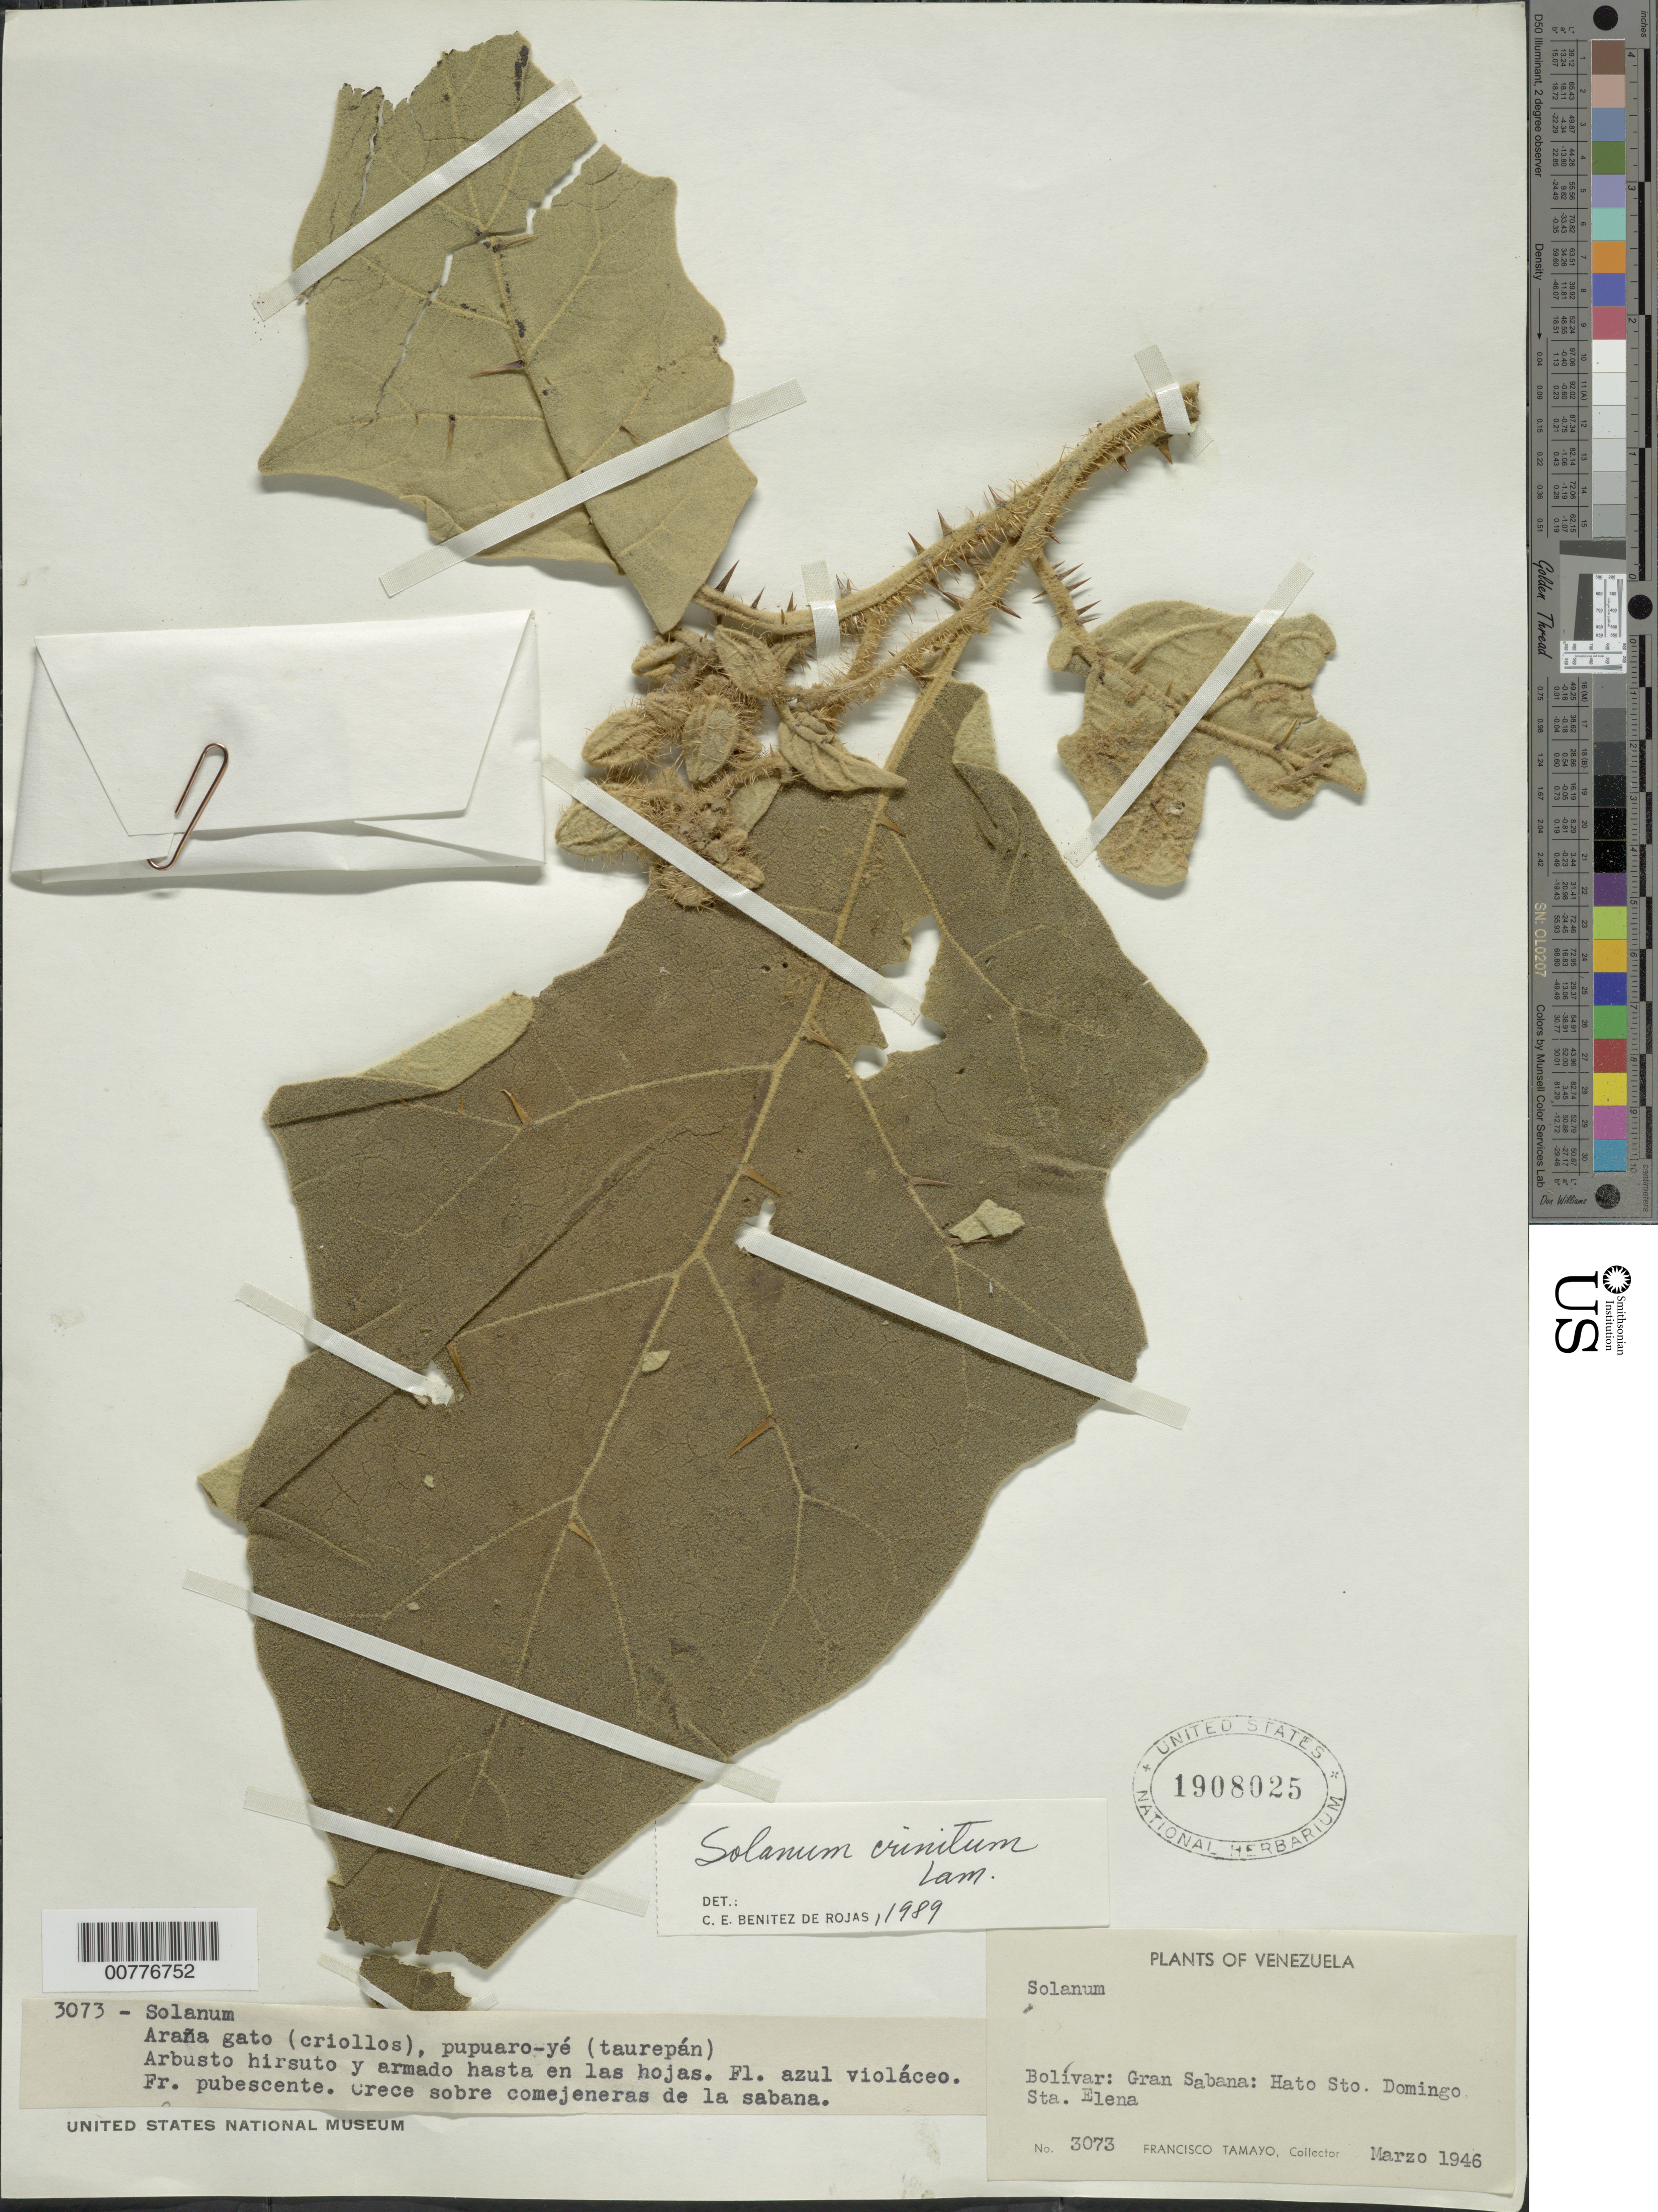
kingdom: Plantae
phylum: Tracheophyta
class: Magnoliopsida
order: Solanales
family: Solanaceae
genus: Solanum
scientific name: Solanum crinitum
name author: Lam.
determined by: Benítez, C. E.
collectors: F. Tamayo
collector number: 3073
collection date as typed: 3 Mar 1946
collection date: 1946-03-03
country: Venezuela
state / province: Bolívar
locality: Gran Sabana, Hato Sto. Domingo, Sta. Elena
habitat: Crece sobre comejeneras de la sabana.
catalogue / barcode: US 1908025